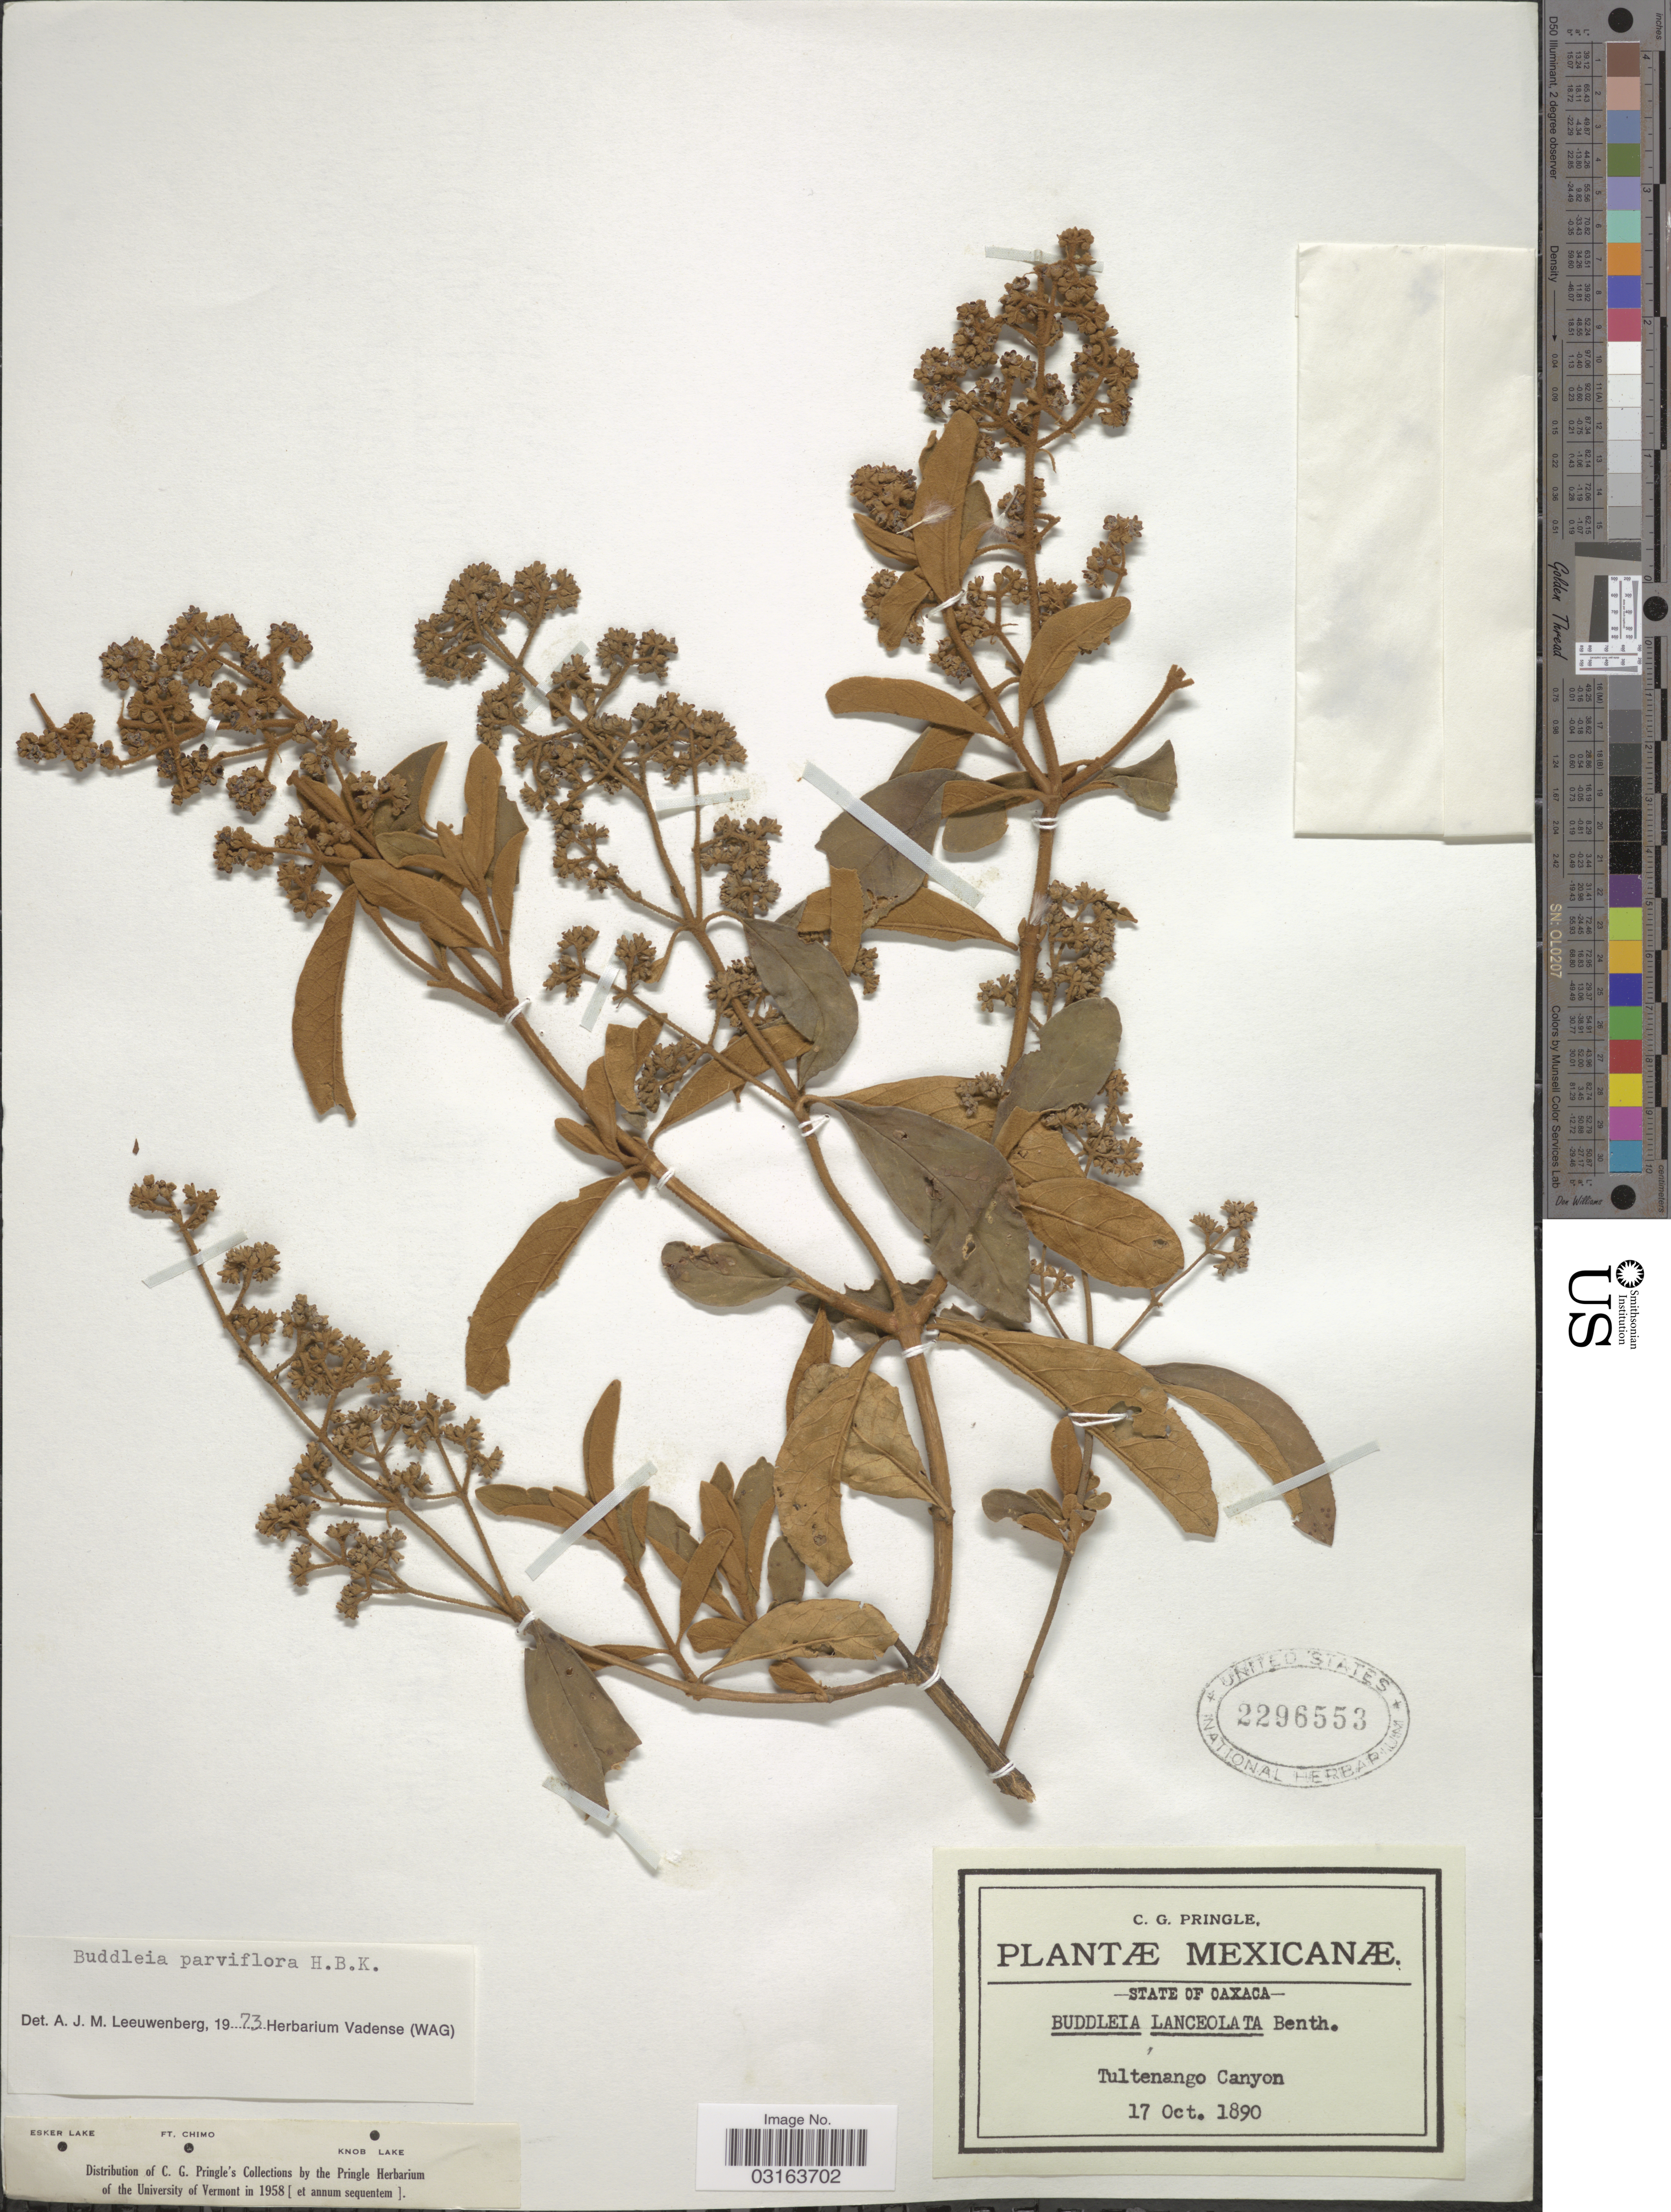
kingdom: Plantae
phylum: Tracheophyta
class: Magnoliopsida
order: Lamiales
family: Scrophulariaceae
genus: Buddleja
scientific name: Buddleja parviflora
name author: Kunth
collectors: C. G. Pringle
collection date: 1890-10-17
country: Mexico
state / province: Oaxaca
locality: Tultenango Canyon.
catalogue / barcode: US 2296553